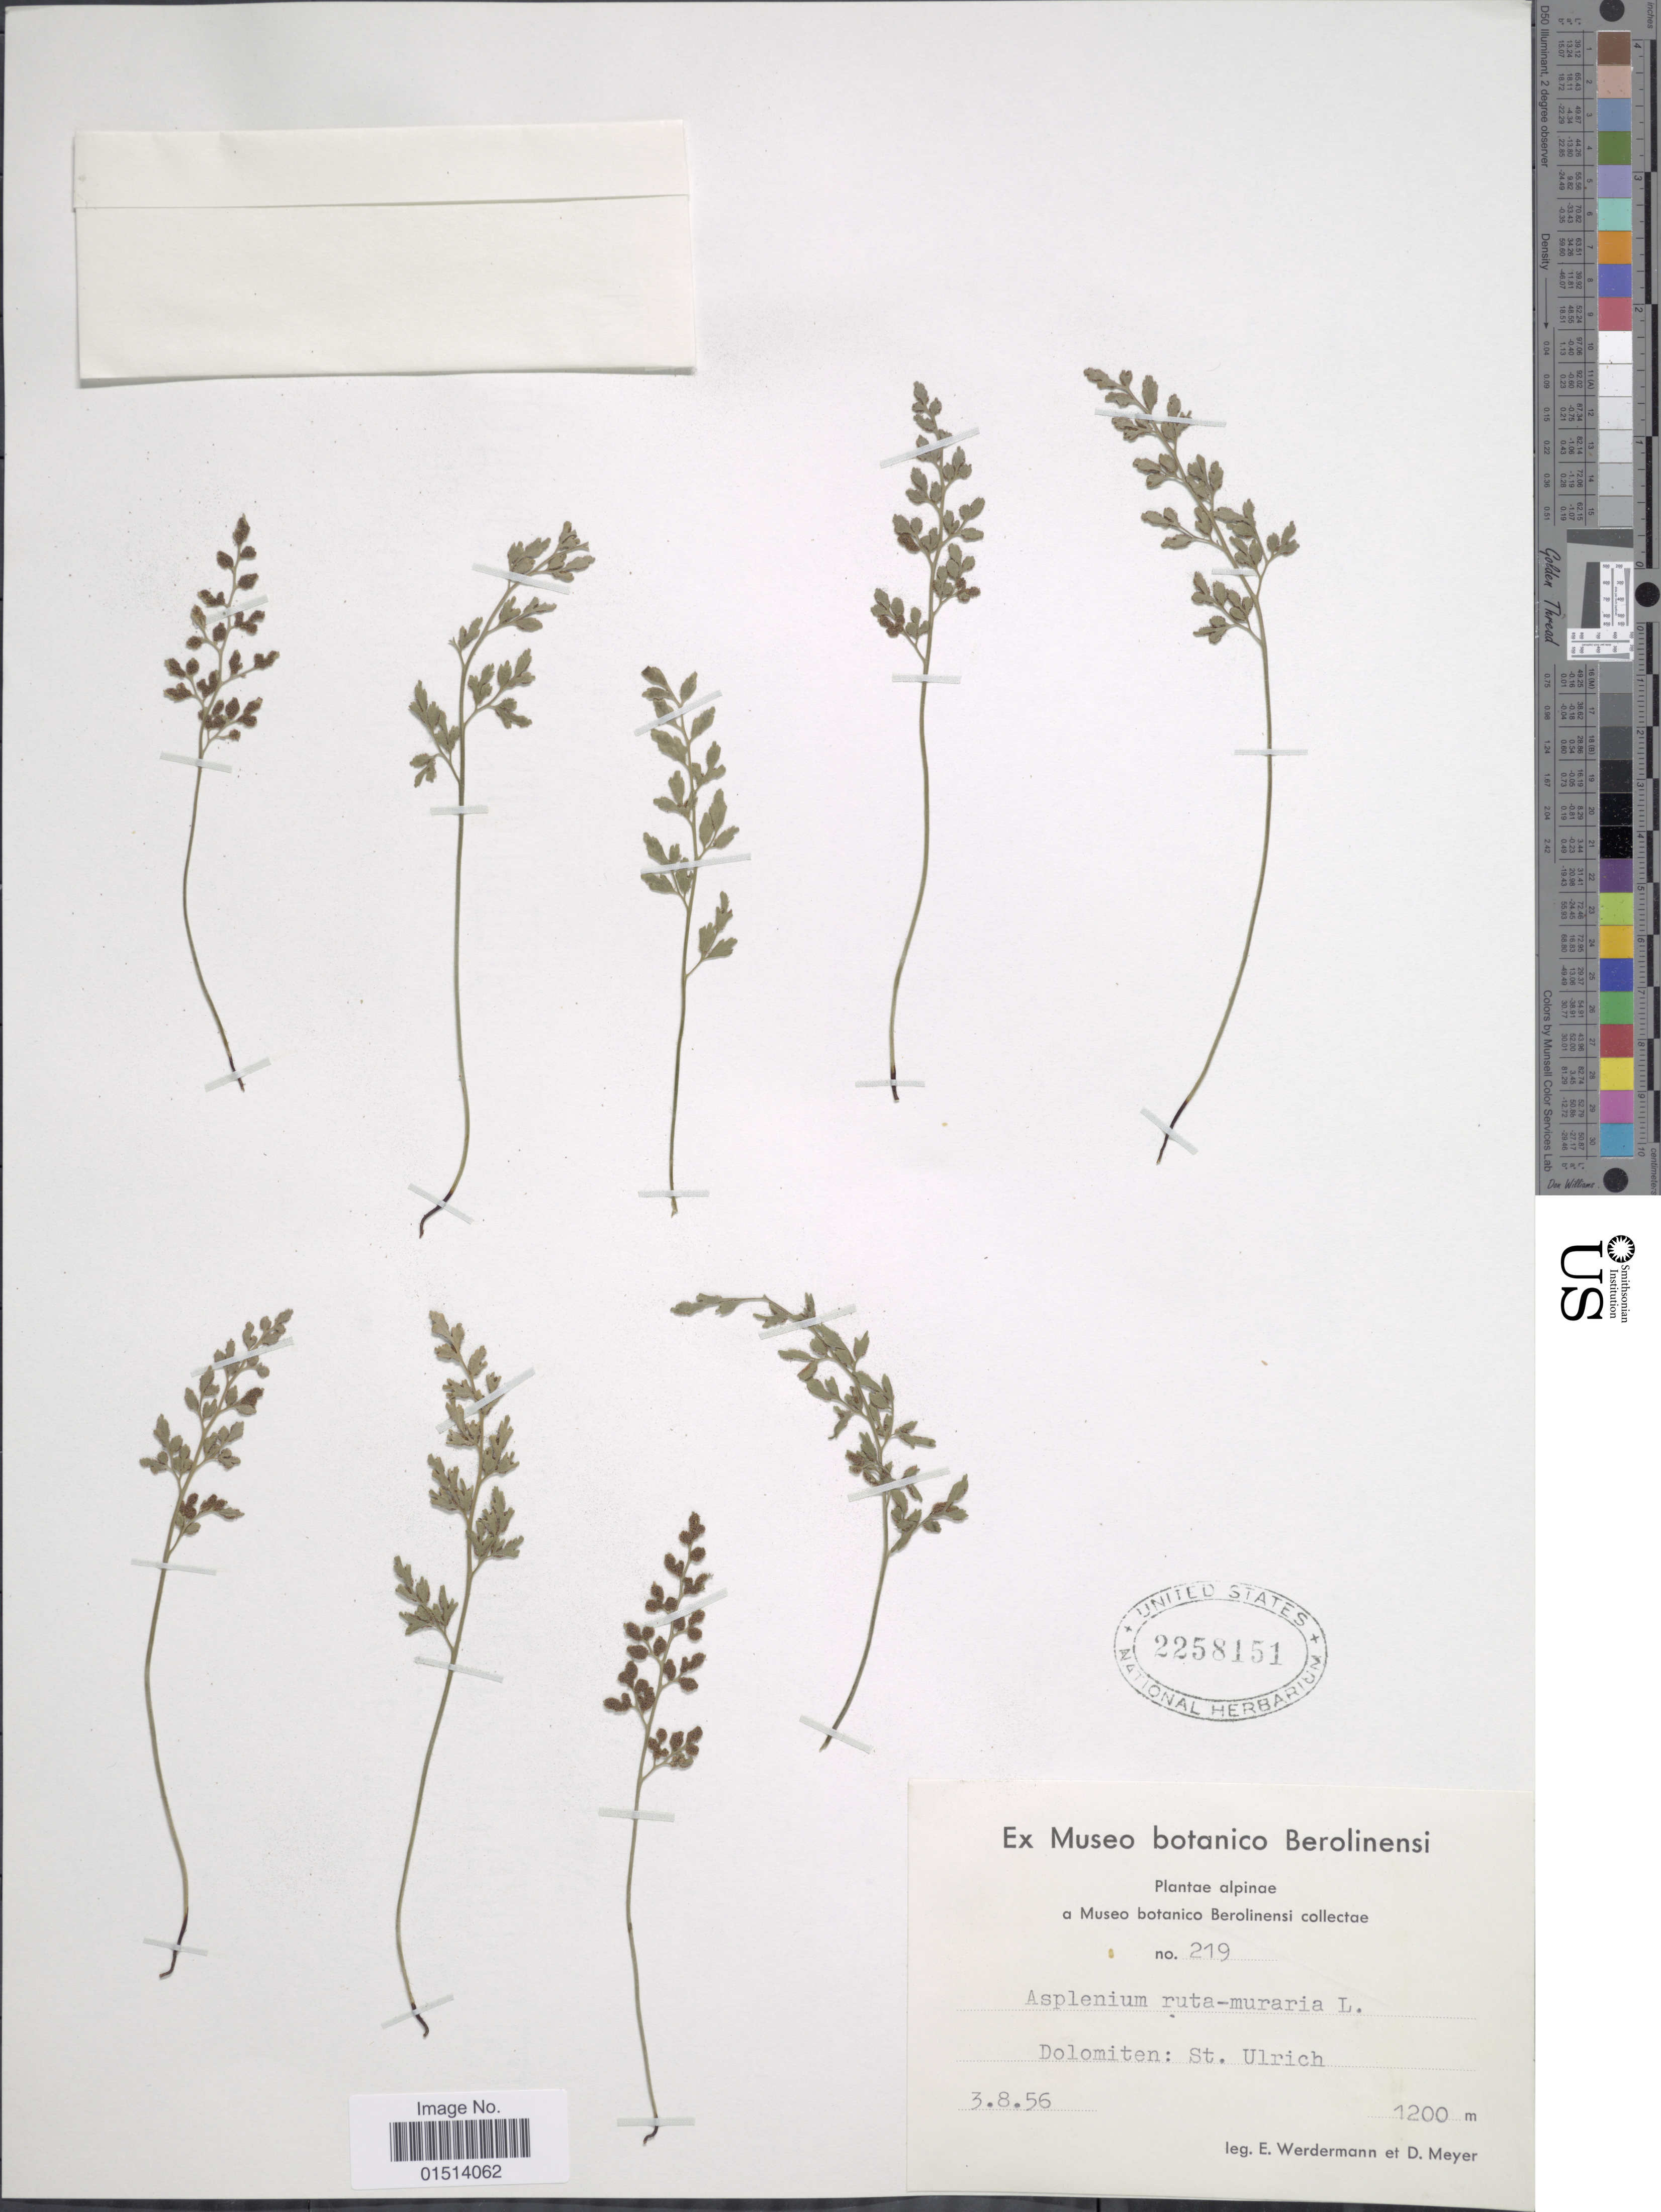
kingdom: Plantae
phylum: Tracheophyta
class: Polypodiopsida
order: Polypodiales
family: Aspleniaceae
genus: Asplenium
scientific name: Asplenium ruta-muraria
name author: L.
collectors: E. Werdermann & D. Meyer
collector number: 219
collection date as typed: Transcribed d/m/y: 3/8/56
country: Italy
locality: Alpinae, Dolomiten: St. Ulrich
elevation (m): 1200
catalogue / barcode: US 2258151